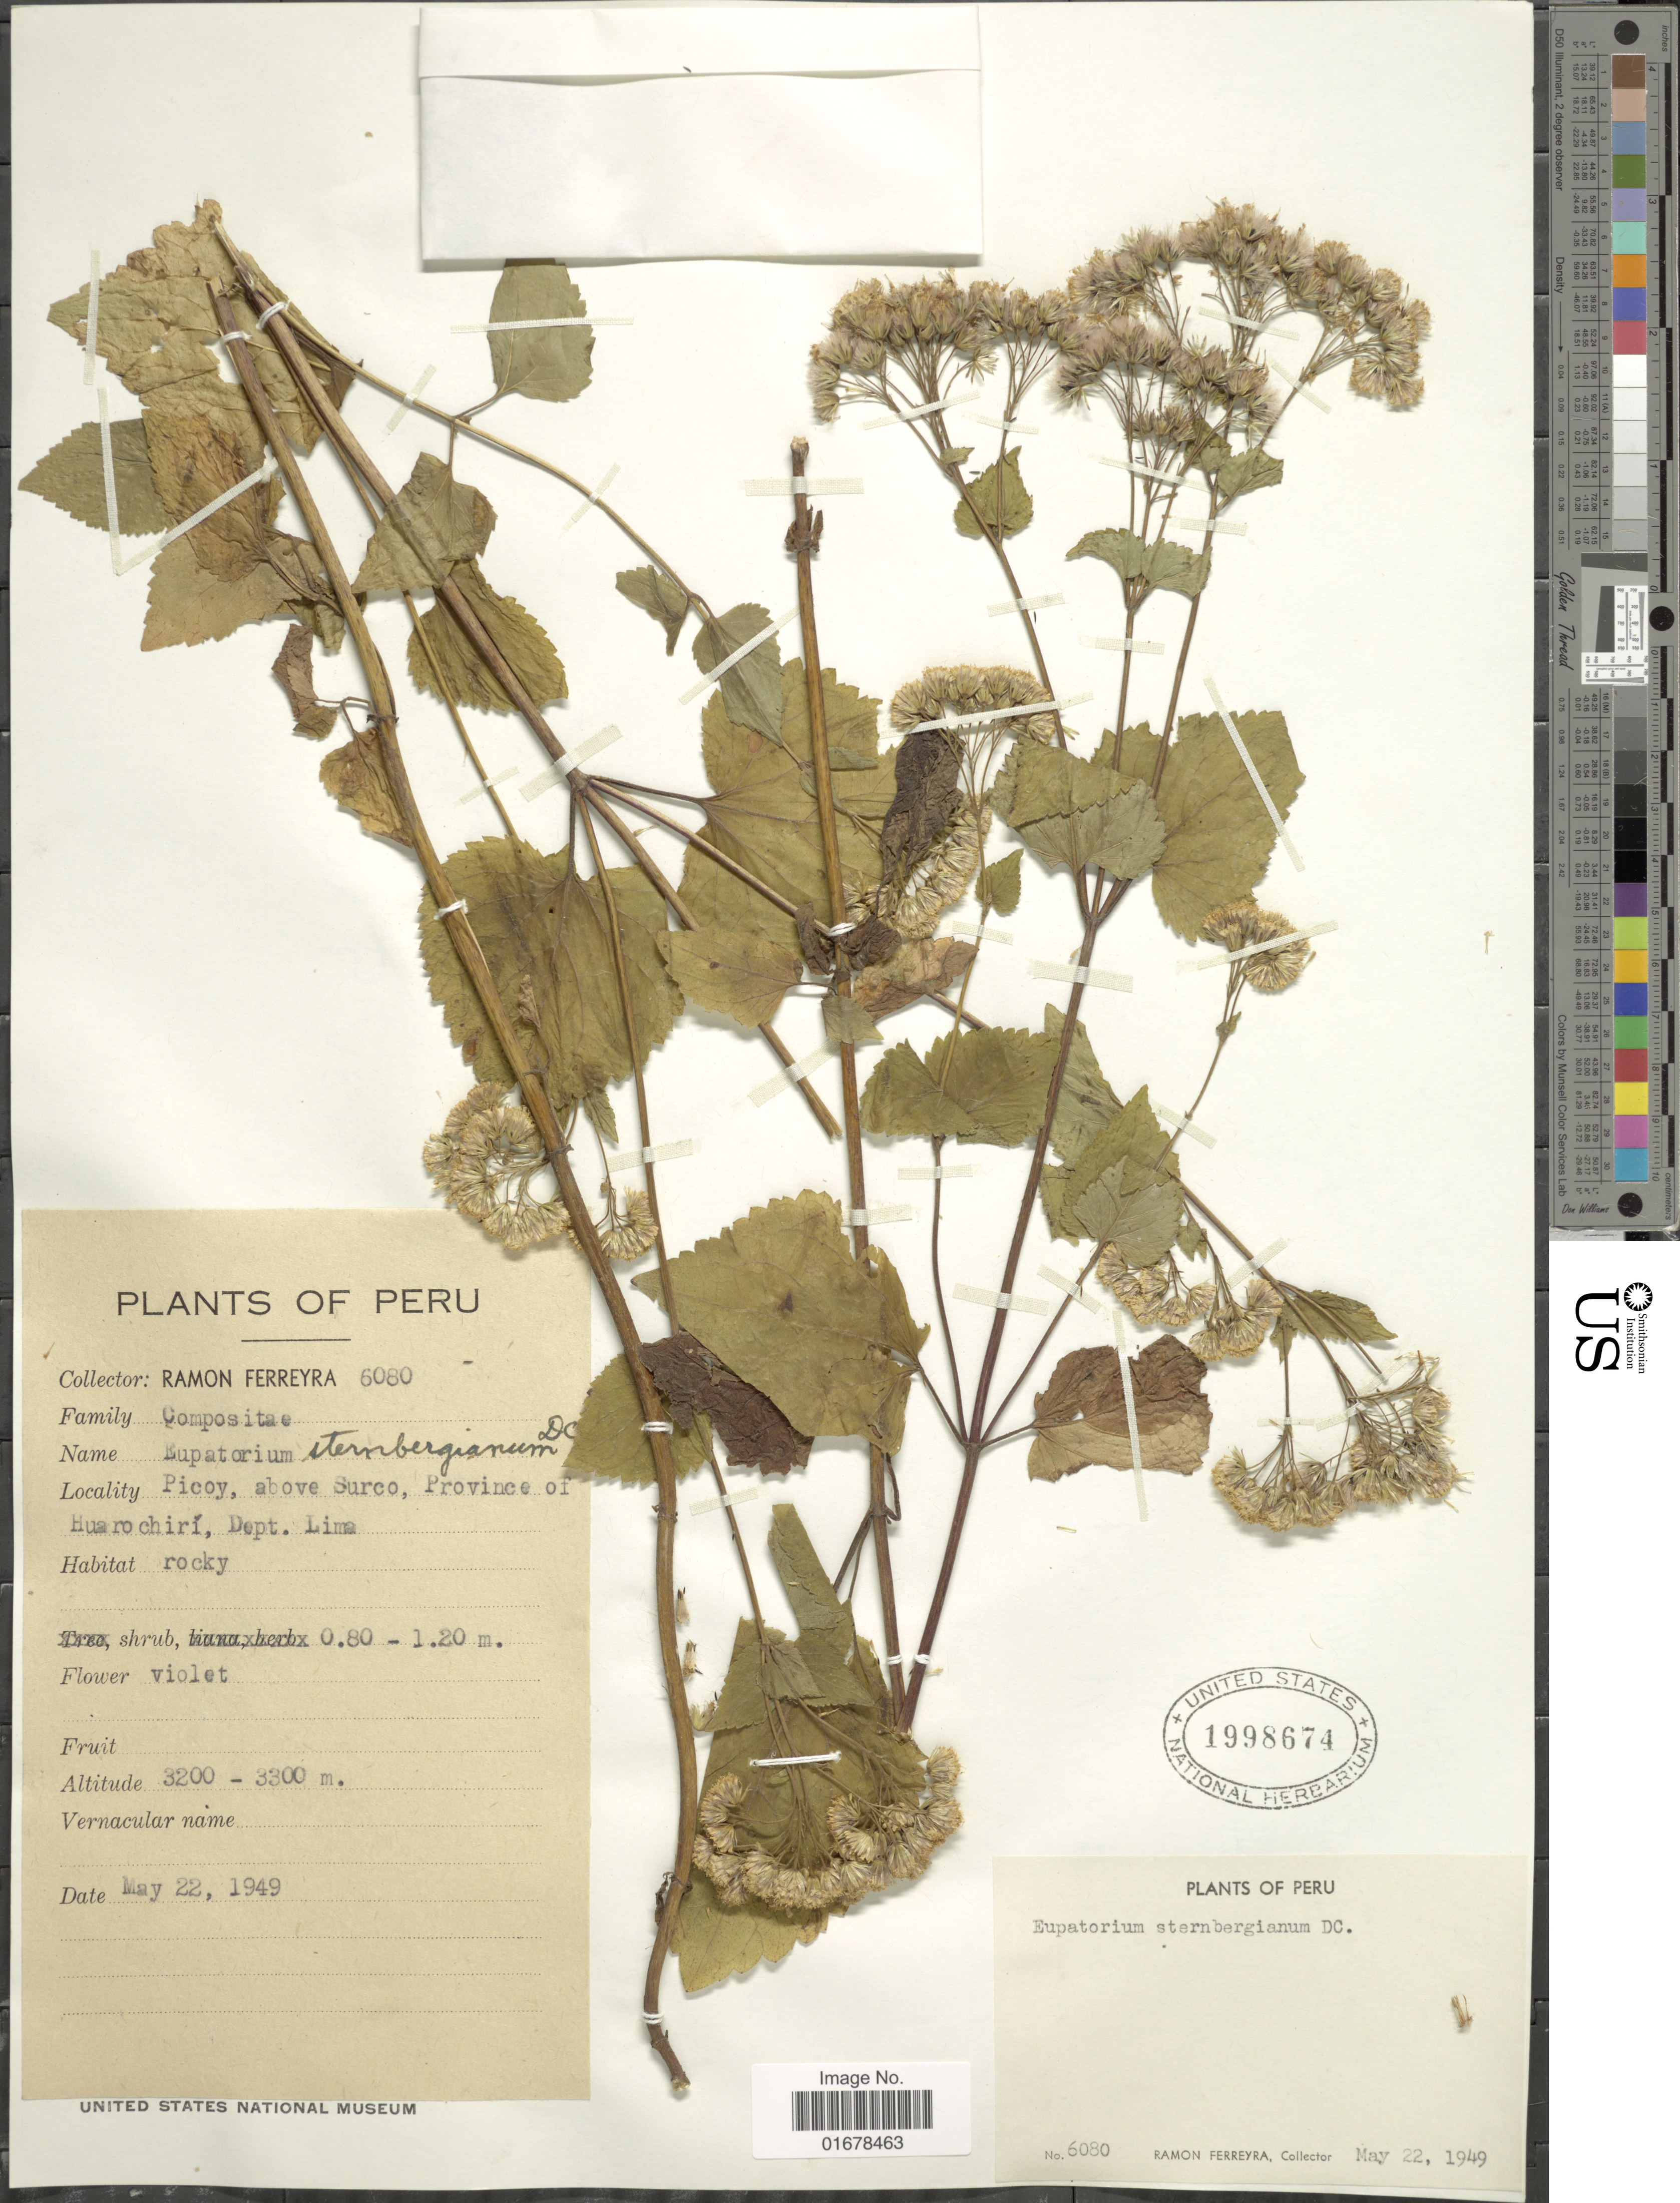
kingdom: Plantae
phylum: Tracheophyta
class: Magnoliopsida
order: Asterales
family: Asteraceae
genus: Ageratina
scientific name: Ageratina sternbergiana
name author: (DC.) R.M. King & H. Rob.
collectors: R. A. Ferreyra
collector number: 6080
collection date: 1949-05-22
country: Peru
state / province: Lima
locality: Picoy, above Surco, Province of Huarochiri, Dept. Lima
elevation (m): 3200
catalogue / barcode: US 1998674